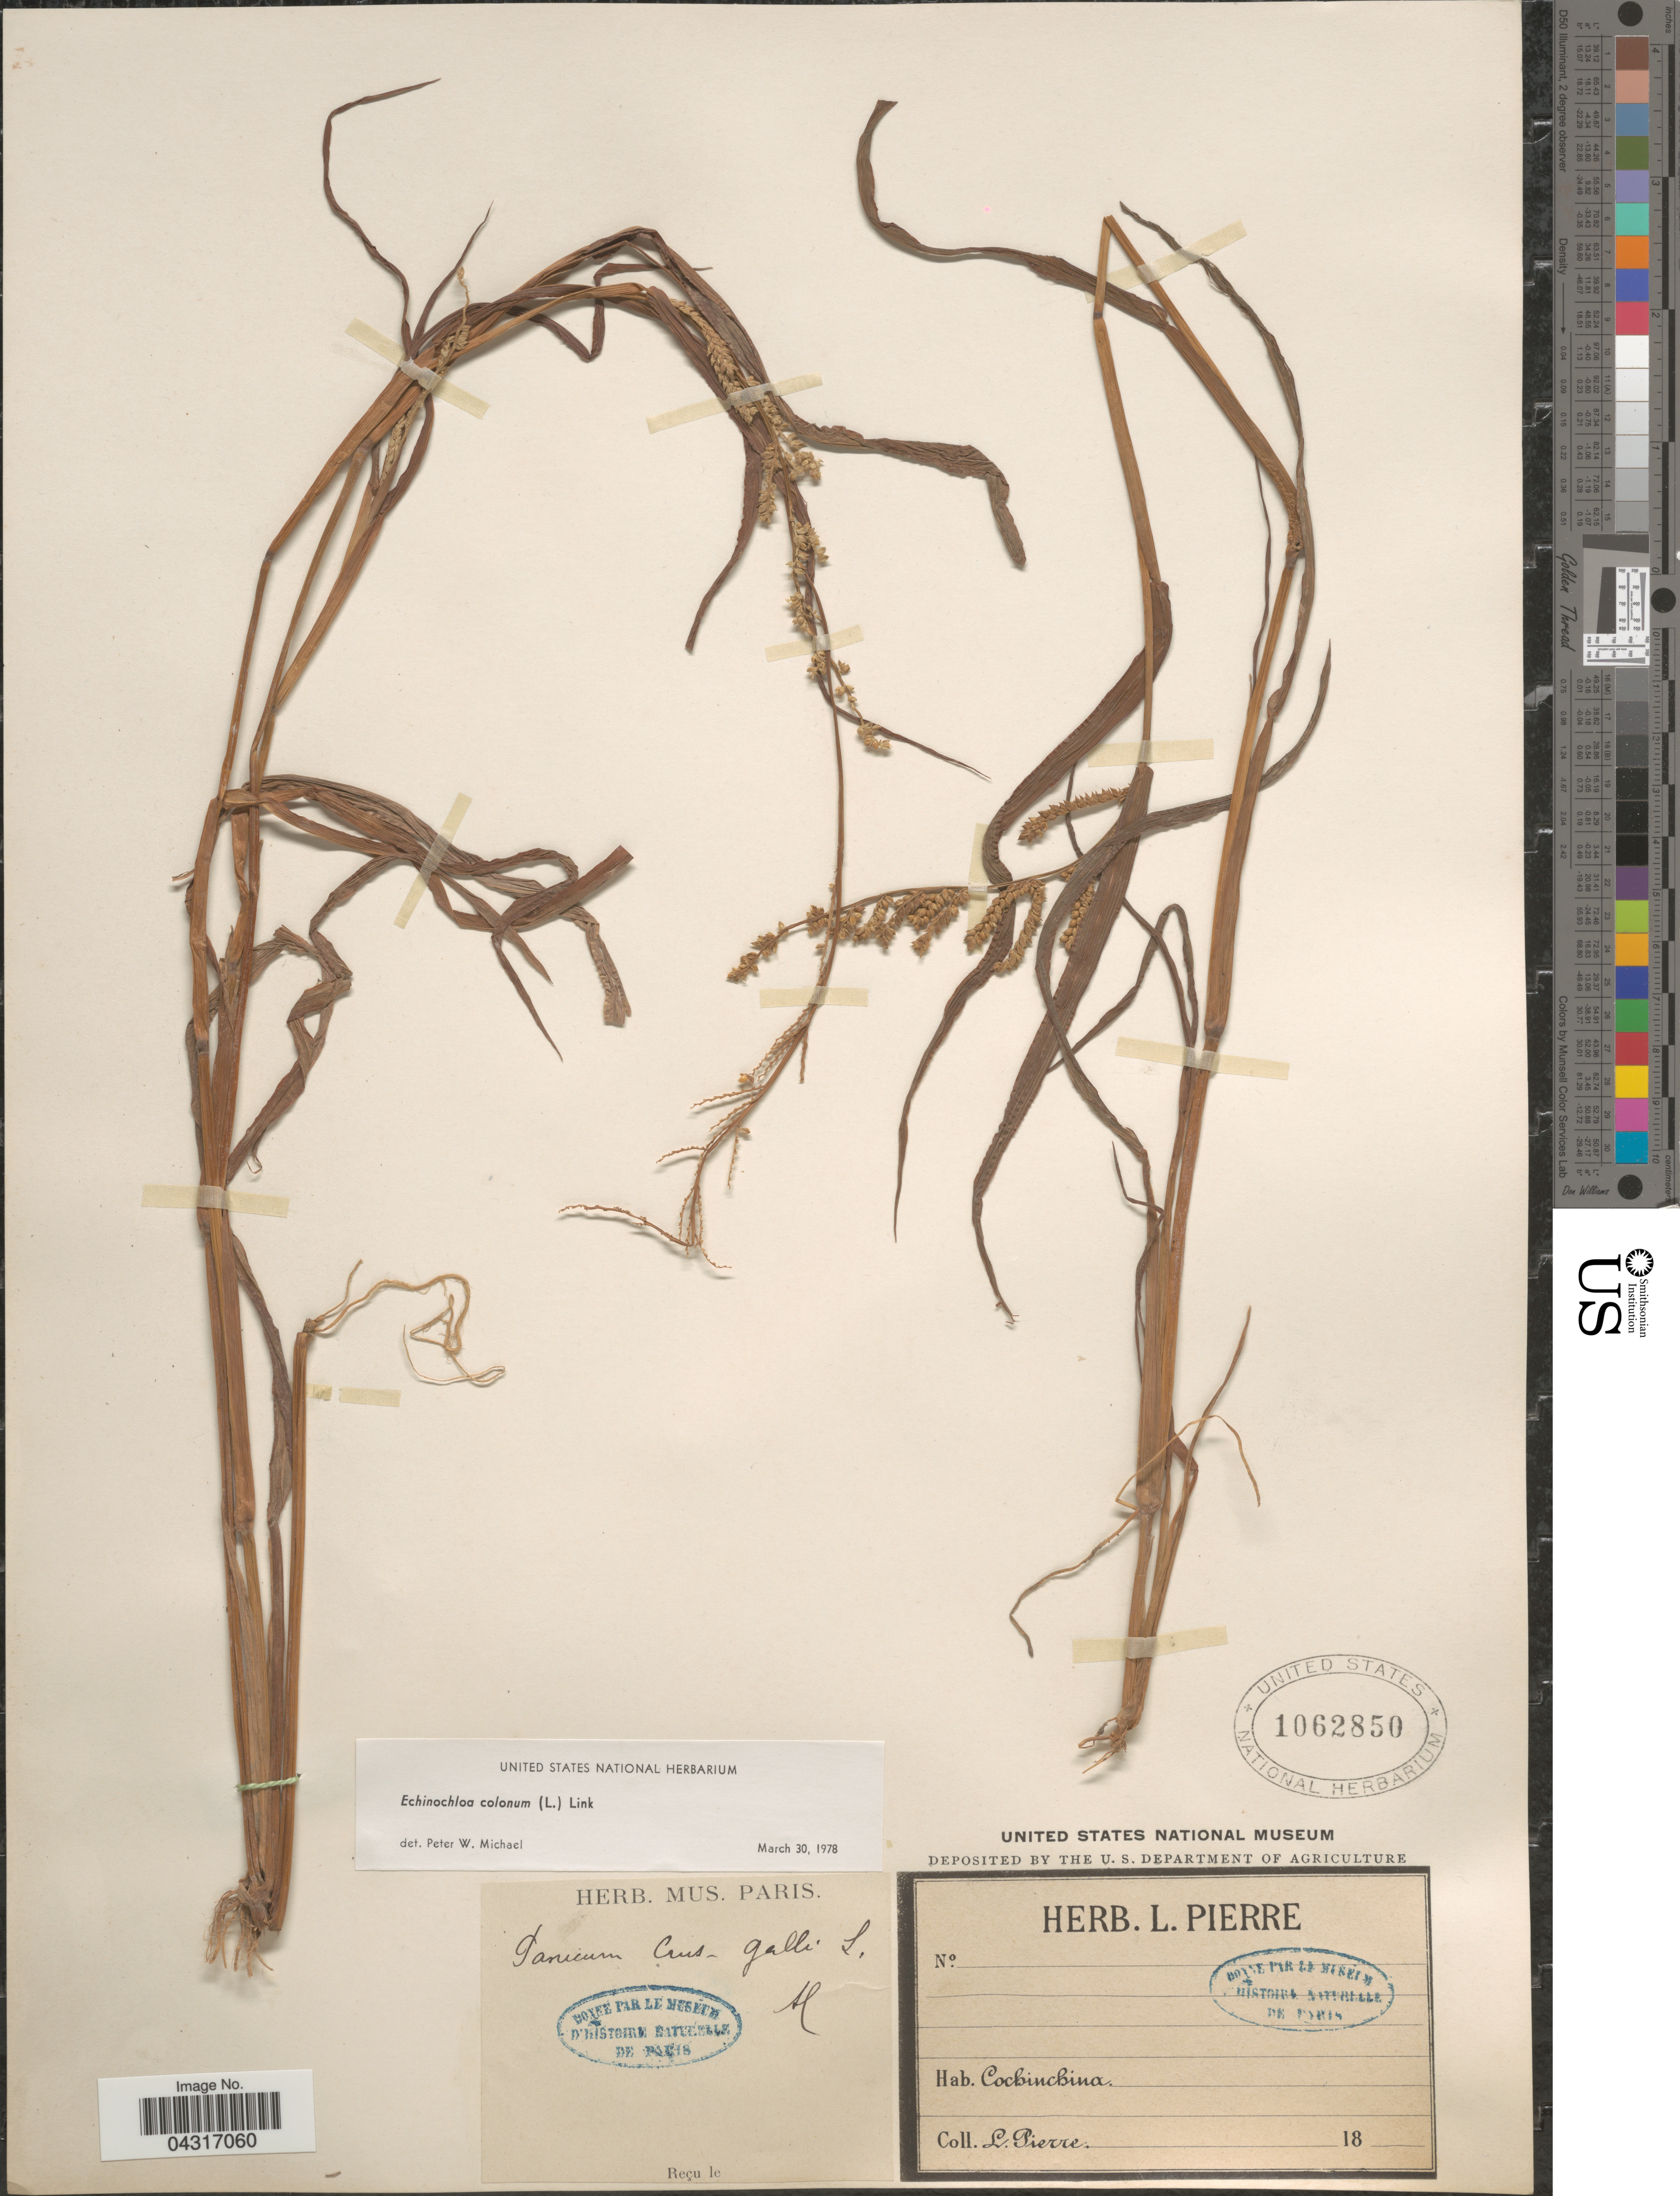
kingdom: Plantae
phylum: Tracheophyta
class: Liliopsida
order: Poales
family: Poaceae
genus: Echinochloa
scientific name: Echinochloa colona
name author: (L.) Link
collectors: L. Pierre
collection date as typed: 18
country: Vietnam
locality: Cochinchina.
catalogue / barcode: US 1062850